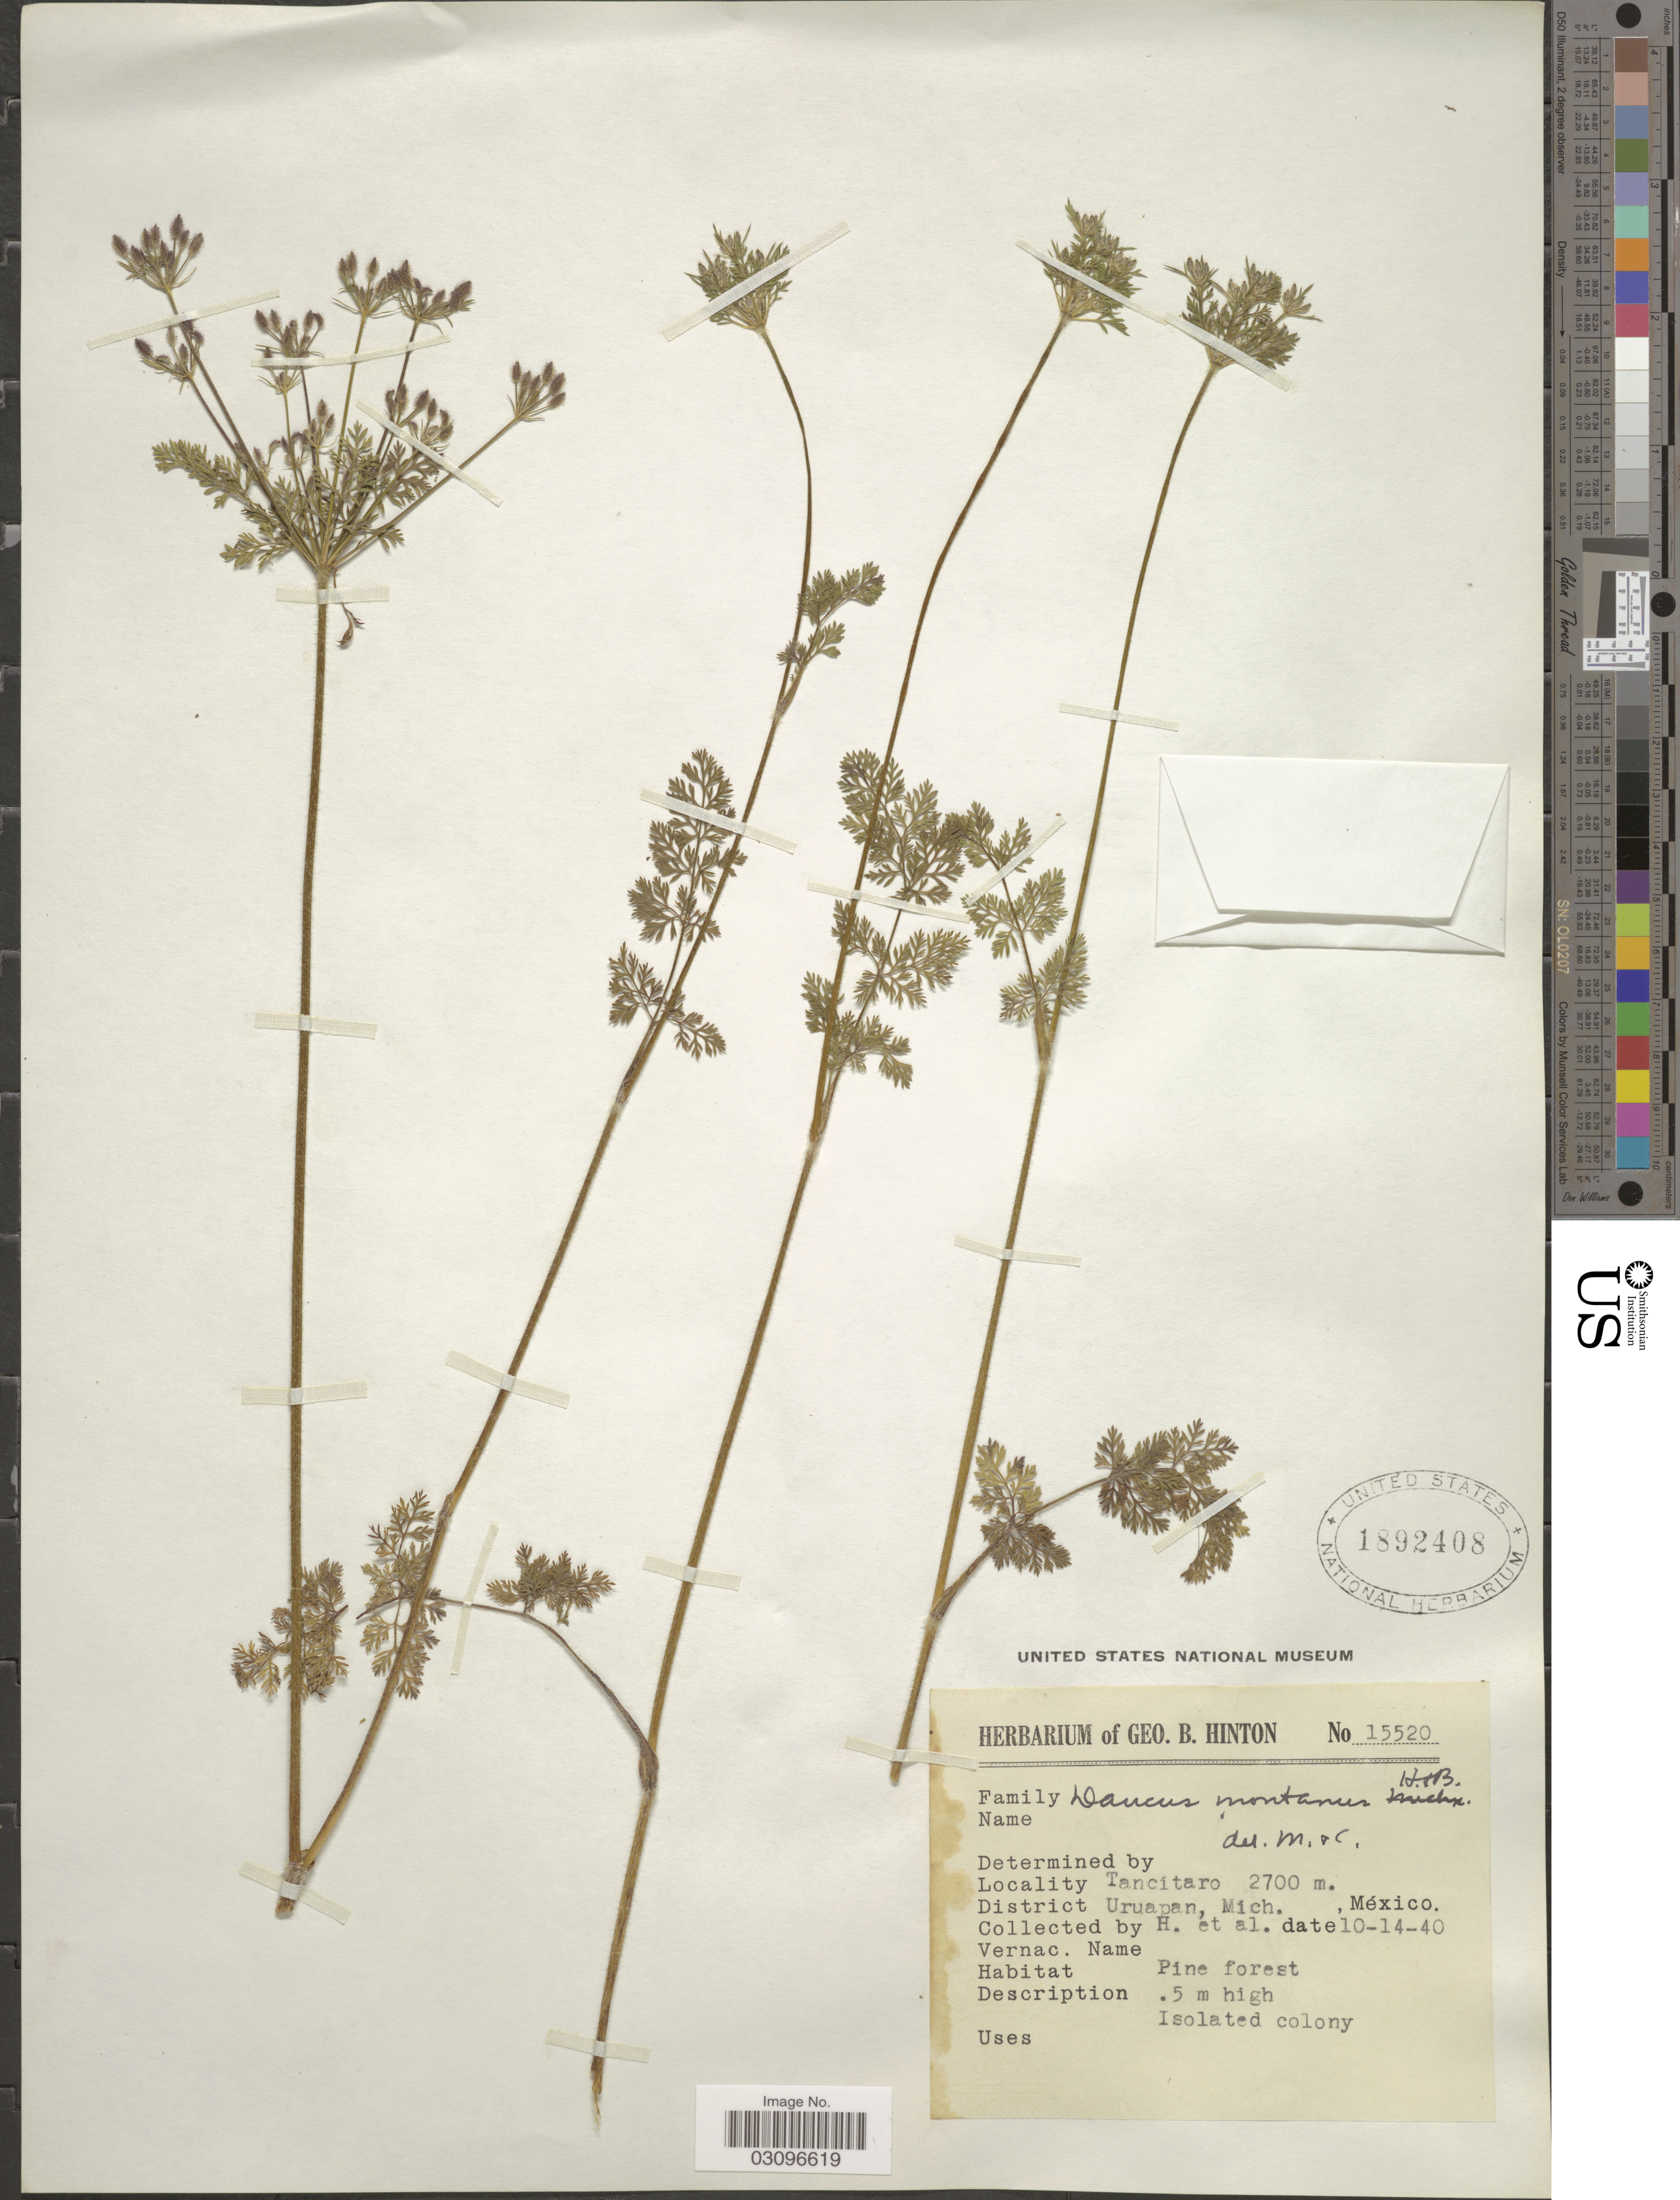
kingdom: Plantae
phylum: Tracheophyta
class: Magnoliopsida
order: Apiales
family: Apiaceae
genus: Daucus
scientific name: Daucus montanus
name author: Humb. & Bonpl. ex Spreng.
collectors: G. B. Hinton & et al.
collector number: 15520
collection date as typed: Transcribed d/m/y: 14/10/40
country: Mexico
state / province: Michoacán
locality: Tancitaro, District Uruapan.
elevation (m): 2700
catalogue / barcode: US 1892408